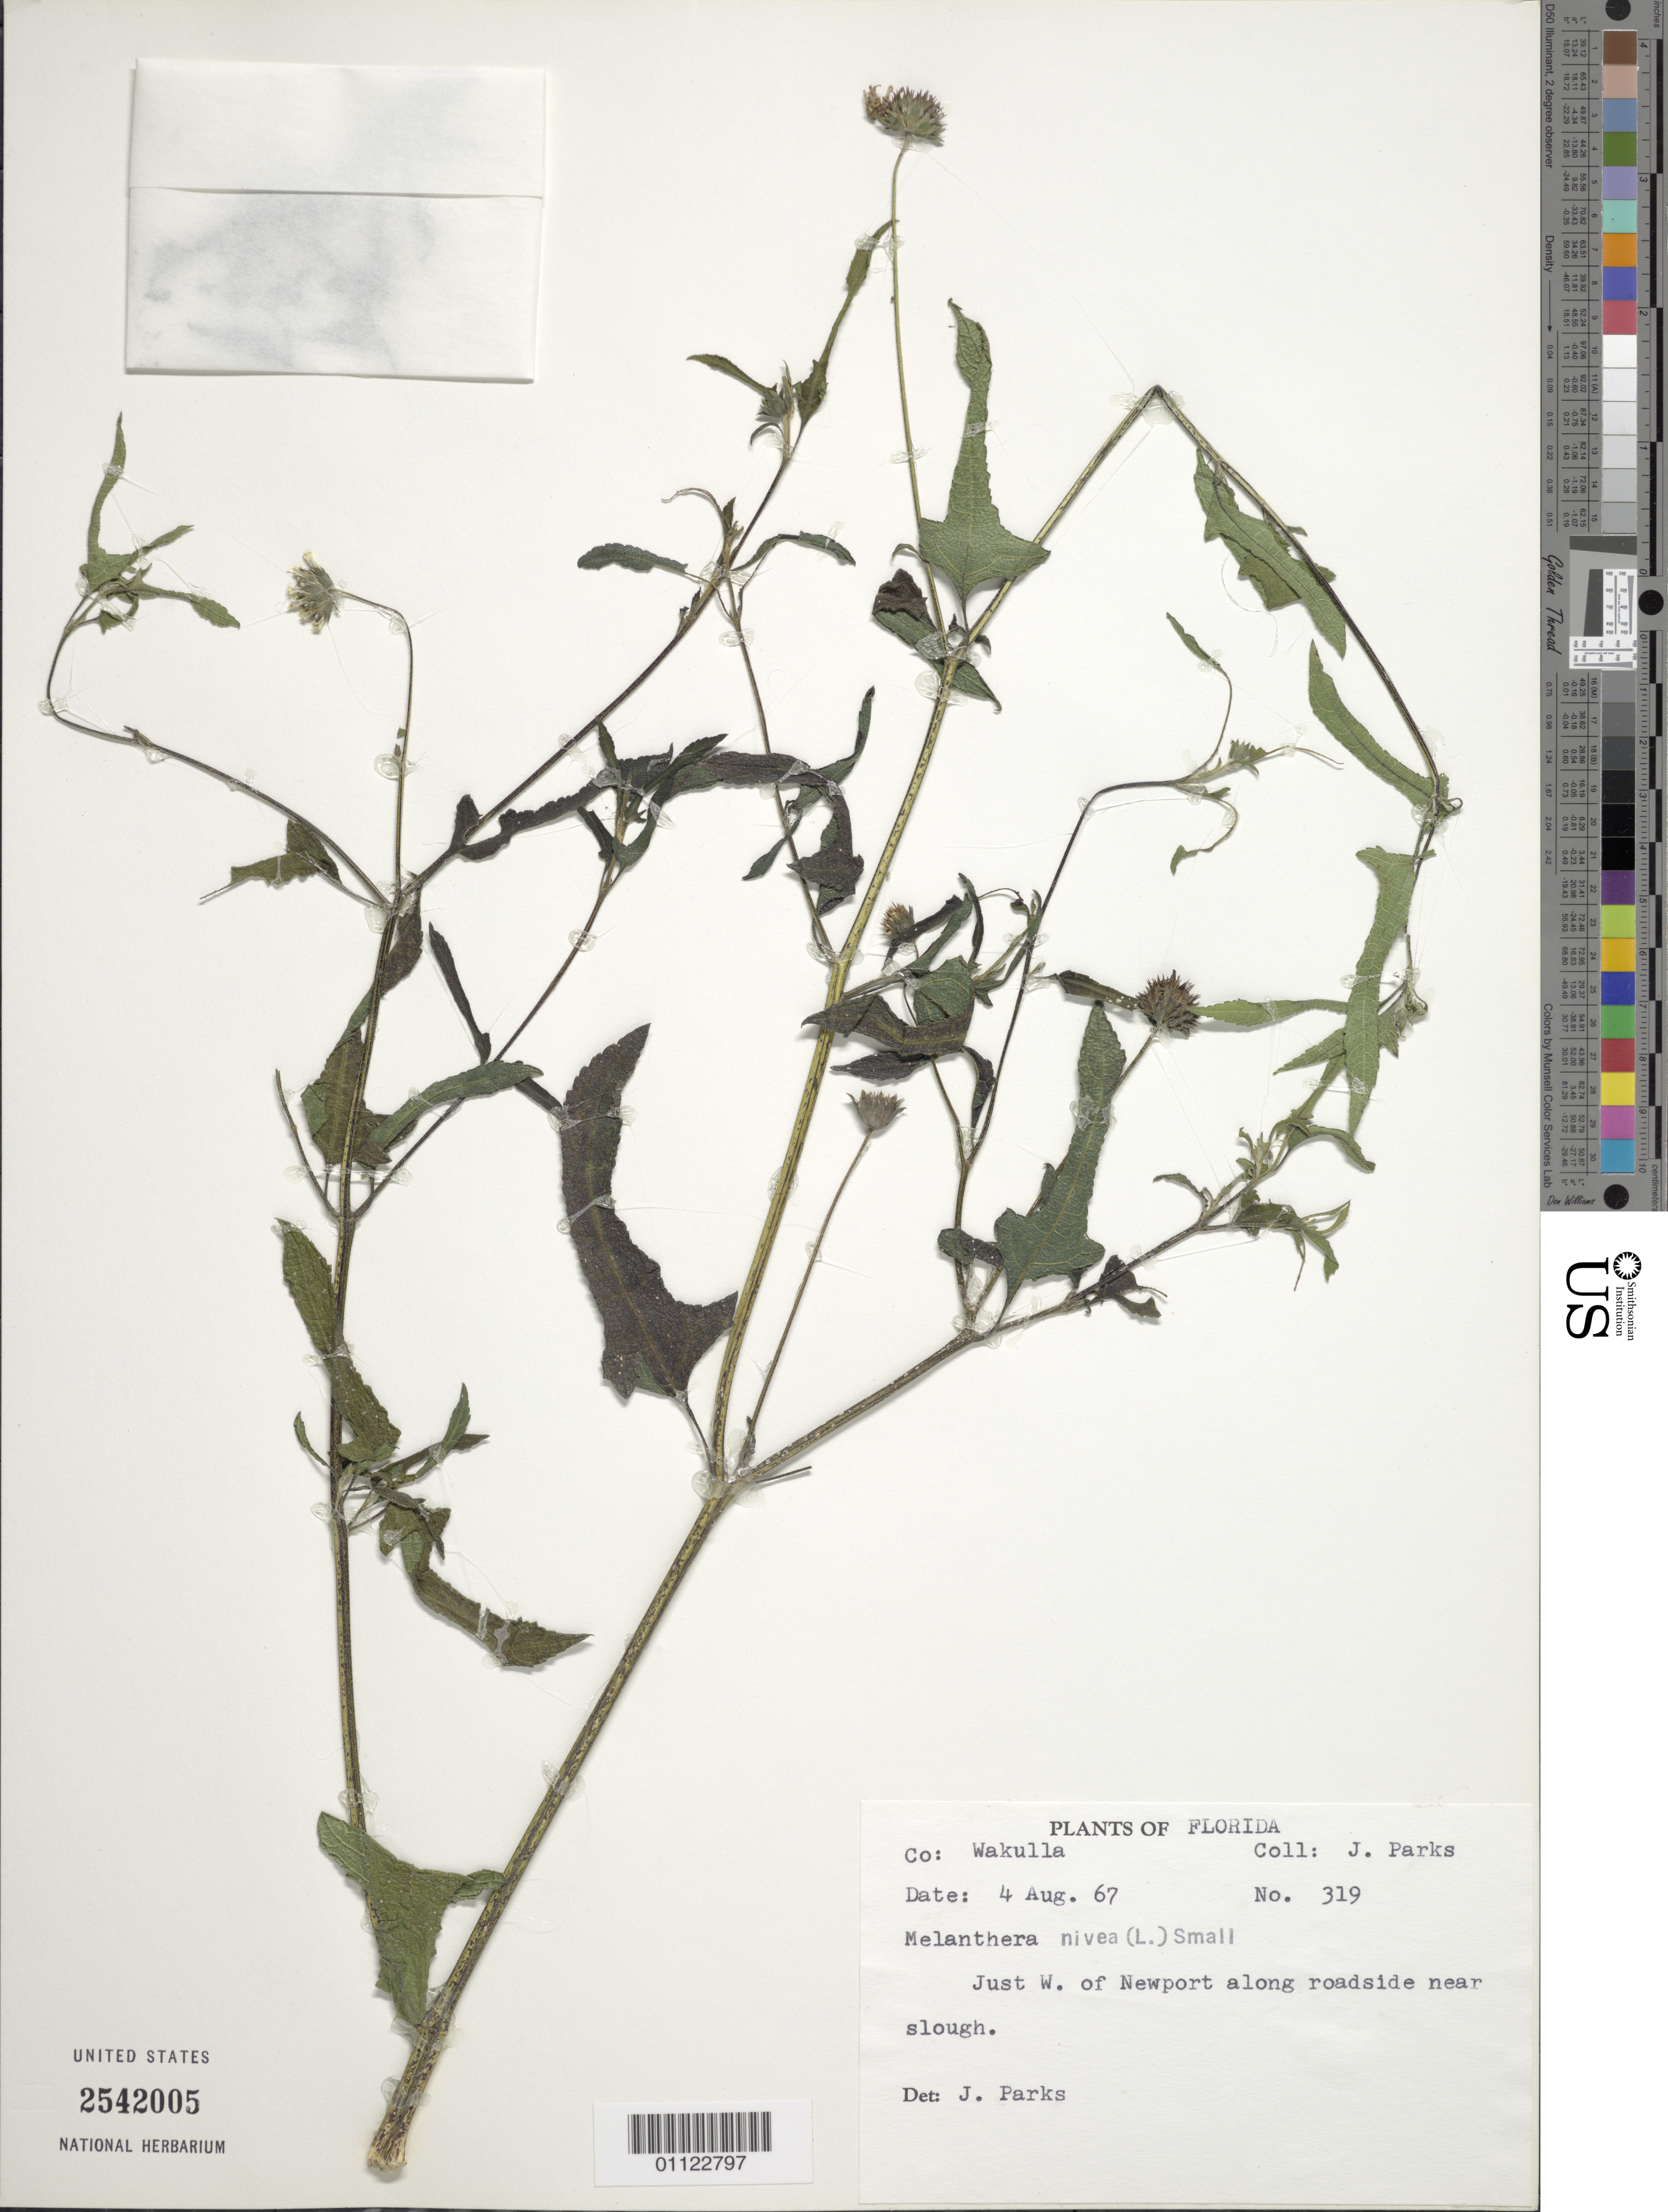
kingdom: Plantae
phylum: Tracheophyta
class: Magnoliopsida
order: Asterales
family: Asteraceae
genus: Melanthera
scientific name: Melanthera nivea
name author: (L.) Small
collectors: J. Parks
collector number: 319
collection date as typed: Transcribed d/m/y: 4/8/67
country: United States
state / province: Florida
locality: Florida. Co: Wakulla. Just W. of Newport along roadside near slough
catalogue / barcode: US 2542005